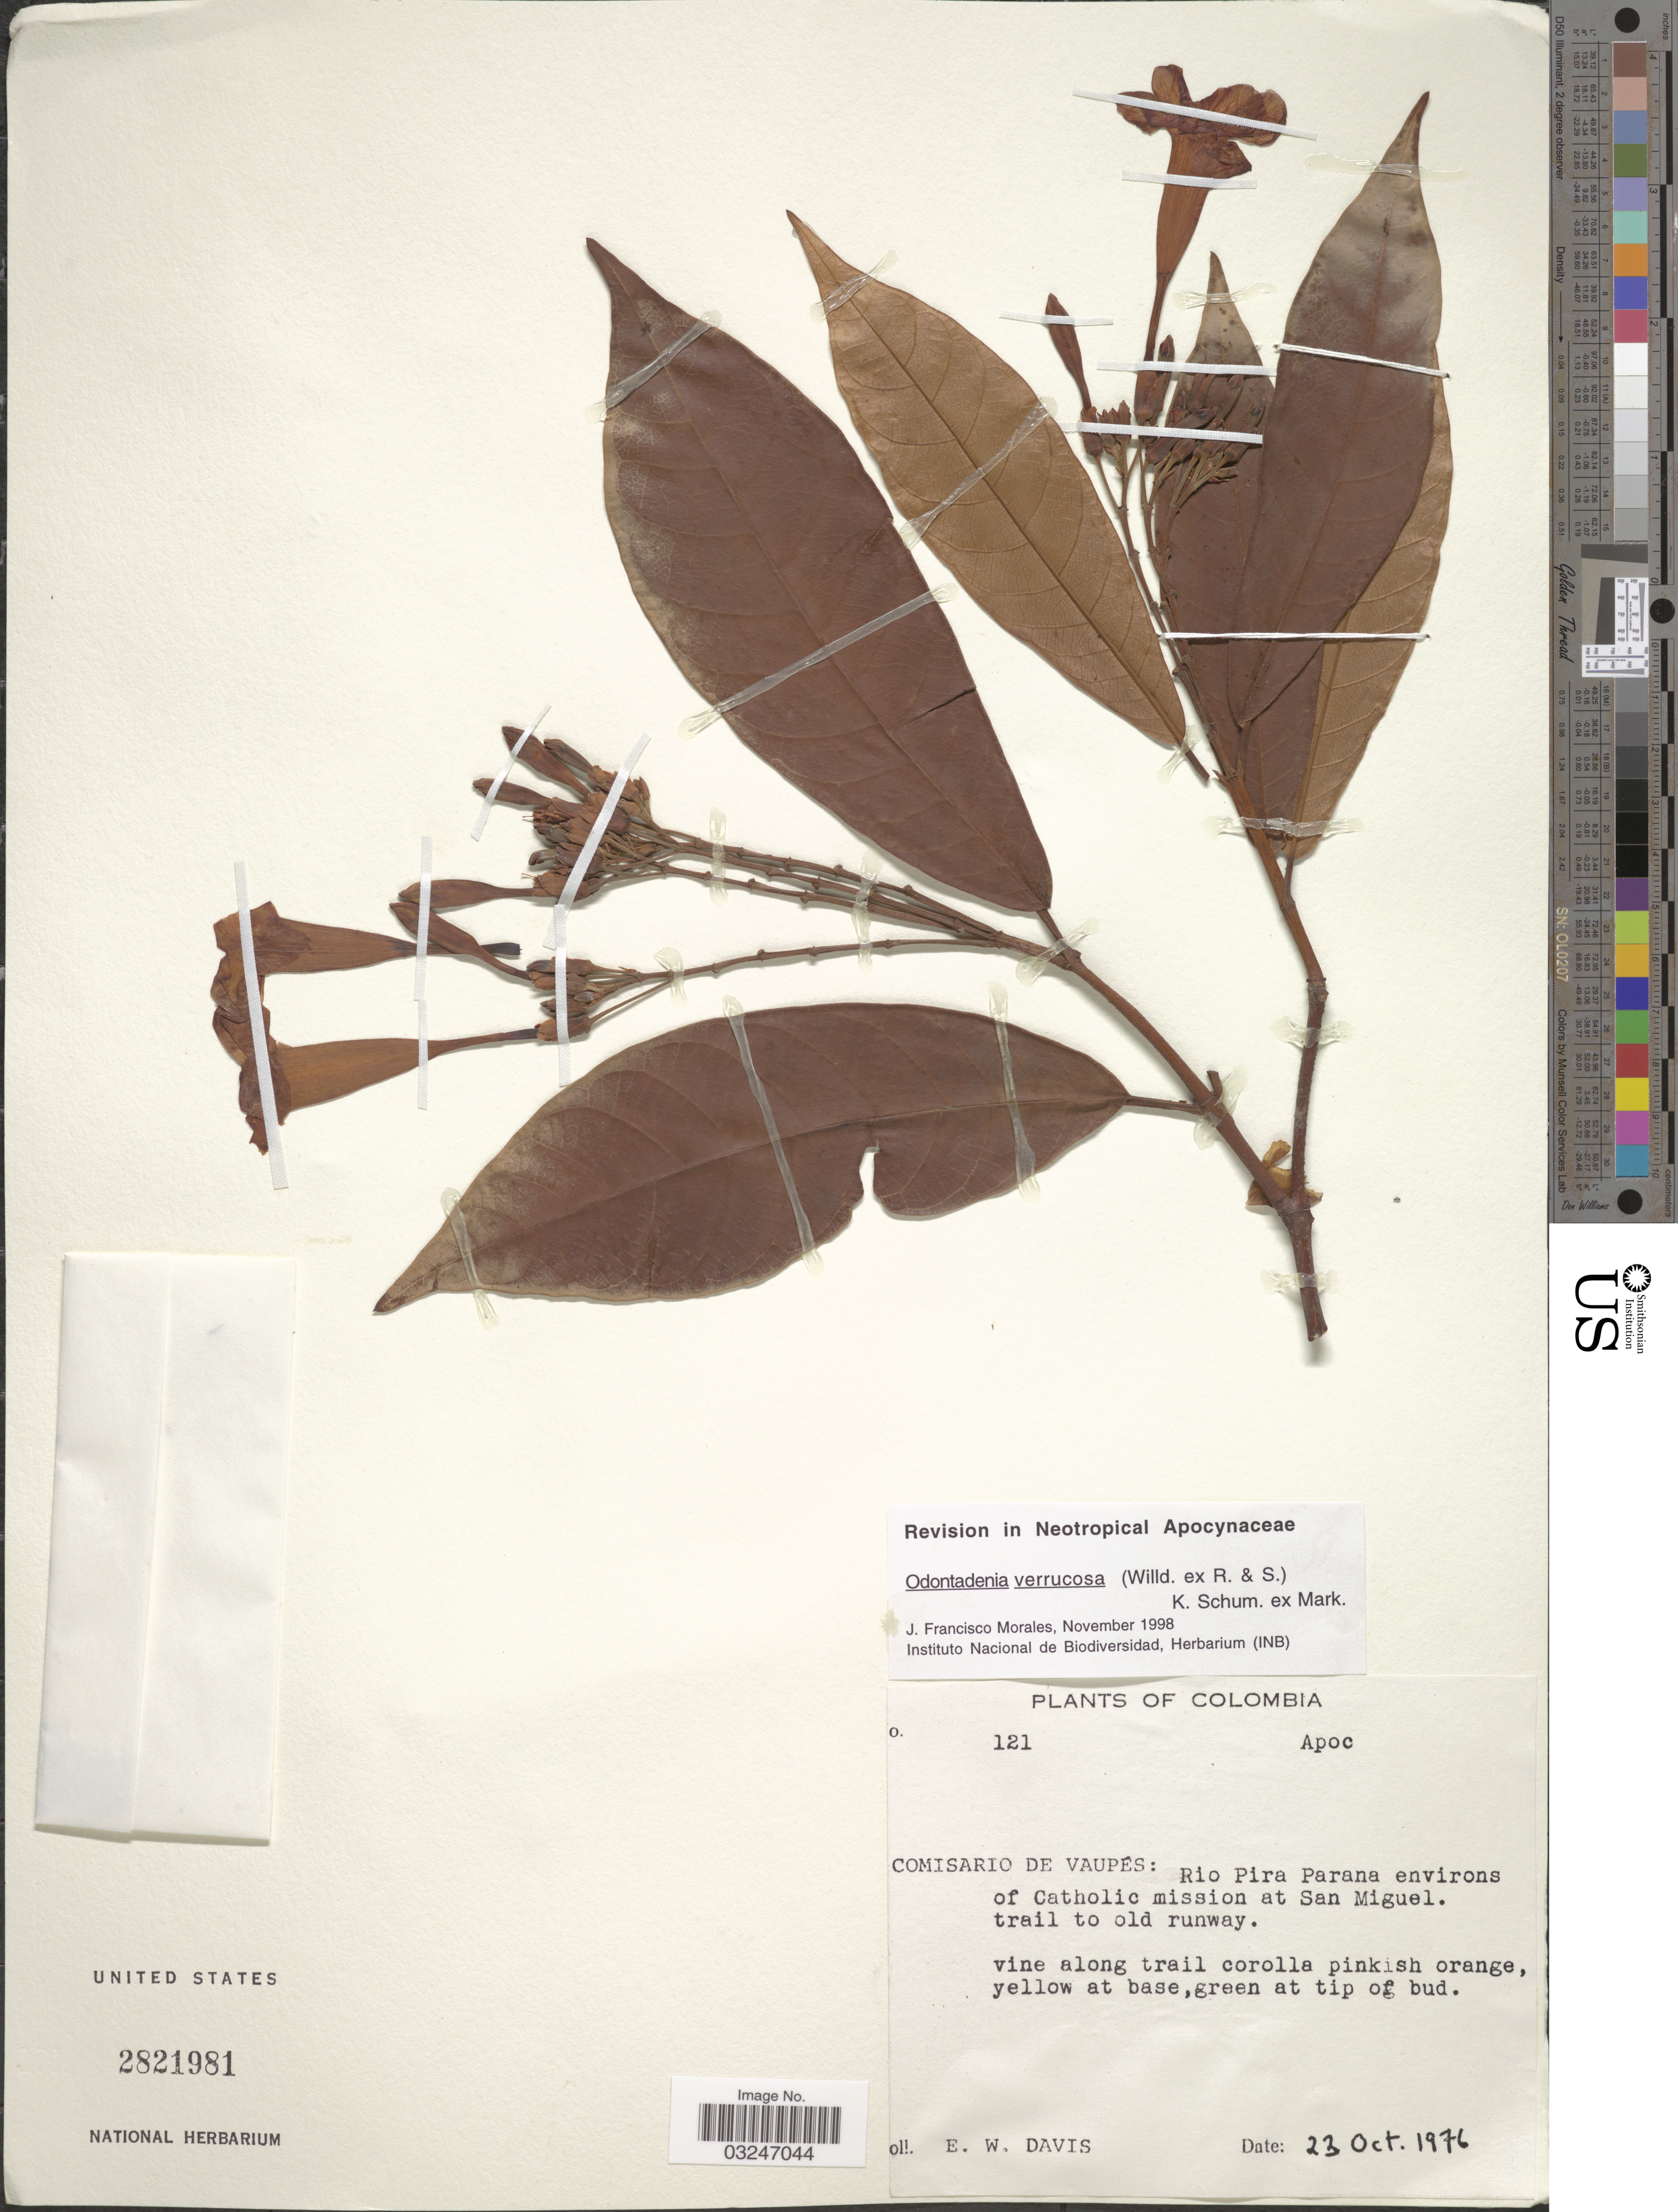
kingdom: Plantae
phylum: Tracheophyta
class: Magnoliopsida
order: Gentianales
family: Apocynaceae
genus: Odontadenia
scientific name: Odontadenia verrucosa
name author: (Willd. ex Roem. & Schult.) K. Schum. ex Markgr.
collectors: E. W. Davis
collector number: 121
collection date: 1976-10-23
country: Colombia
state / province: Vaupés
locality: Comisario de Vaupés: Rio Pira Parana environs of Catholic mission at San Miguel, trail to old runway.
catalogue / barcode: US 2821981